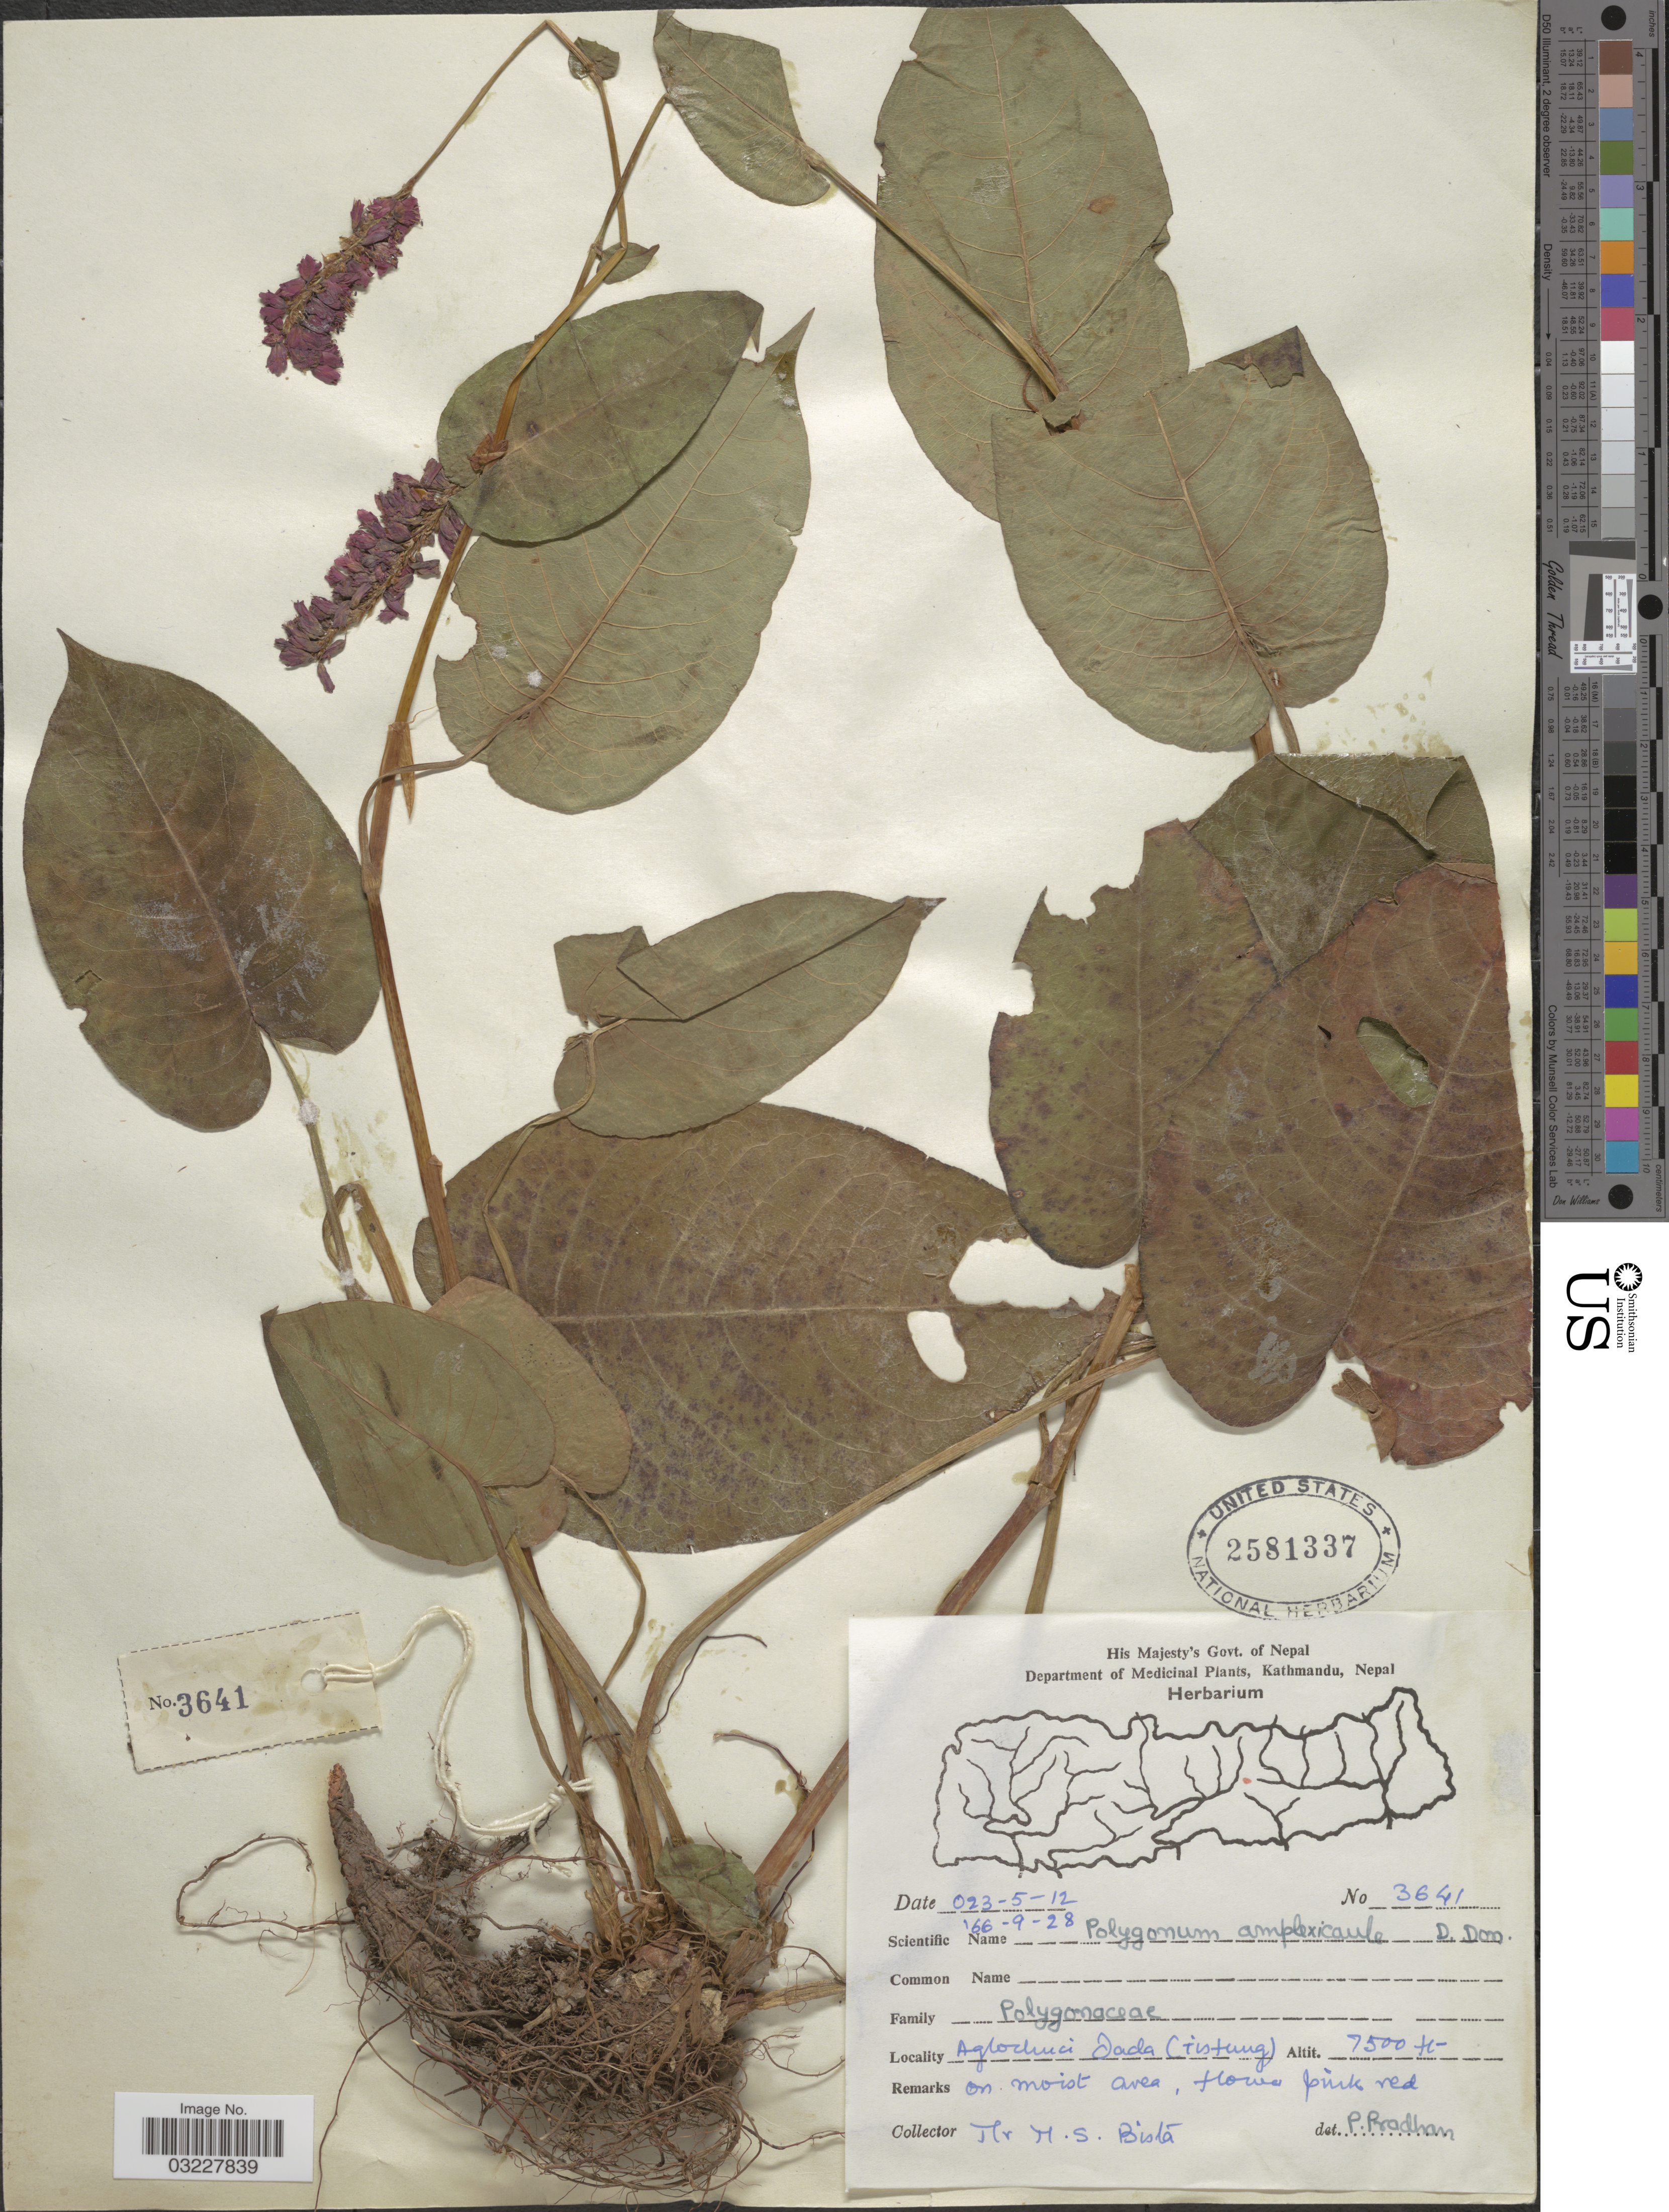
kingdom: Plantae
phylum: Tracheophyta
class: Magnoliopsida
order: Caryophyllales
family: Polygonaceae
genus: Bistorta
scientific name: Bistorta amplexicaulis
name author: (D. Don) Greene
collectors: M. Bista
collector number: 3641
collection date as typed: Transcribed d/m/y: 28/9/66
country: Nepal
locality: Aglochuci Jada (Tistung). [interpreted]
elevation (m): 2286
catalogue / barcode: US 2581337